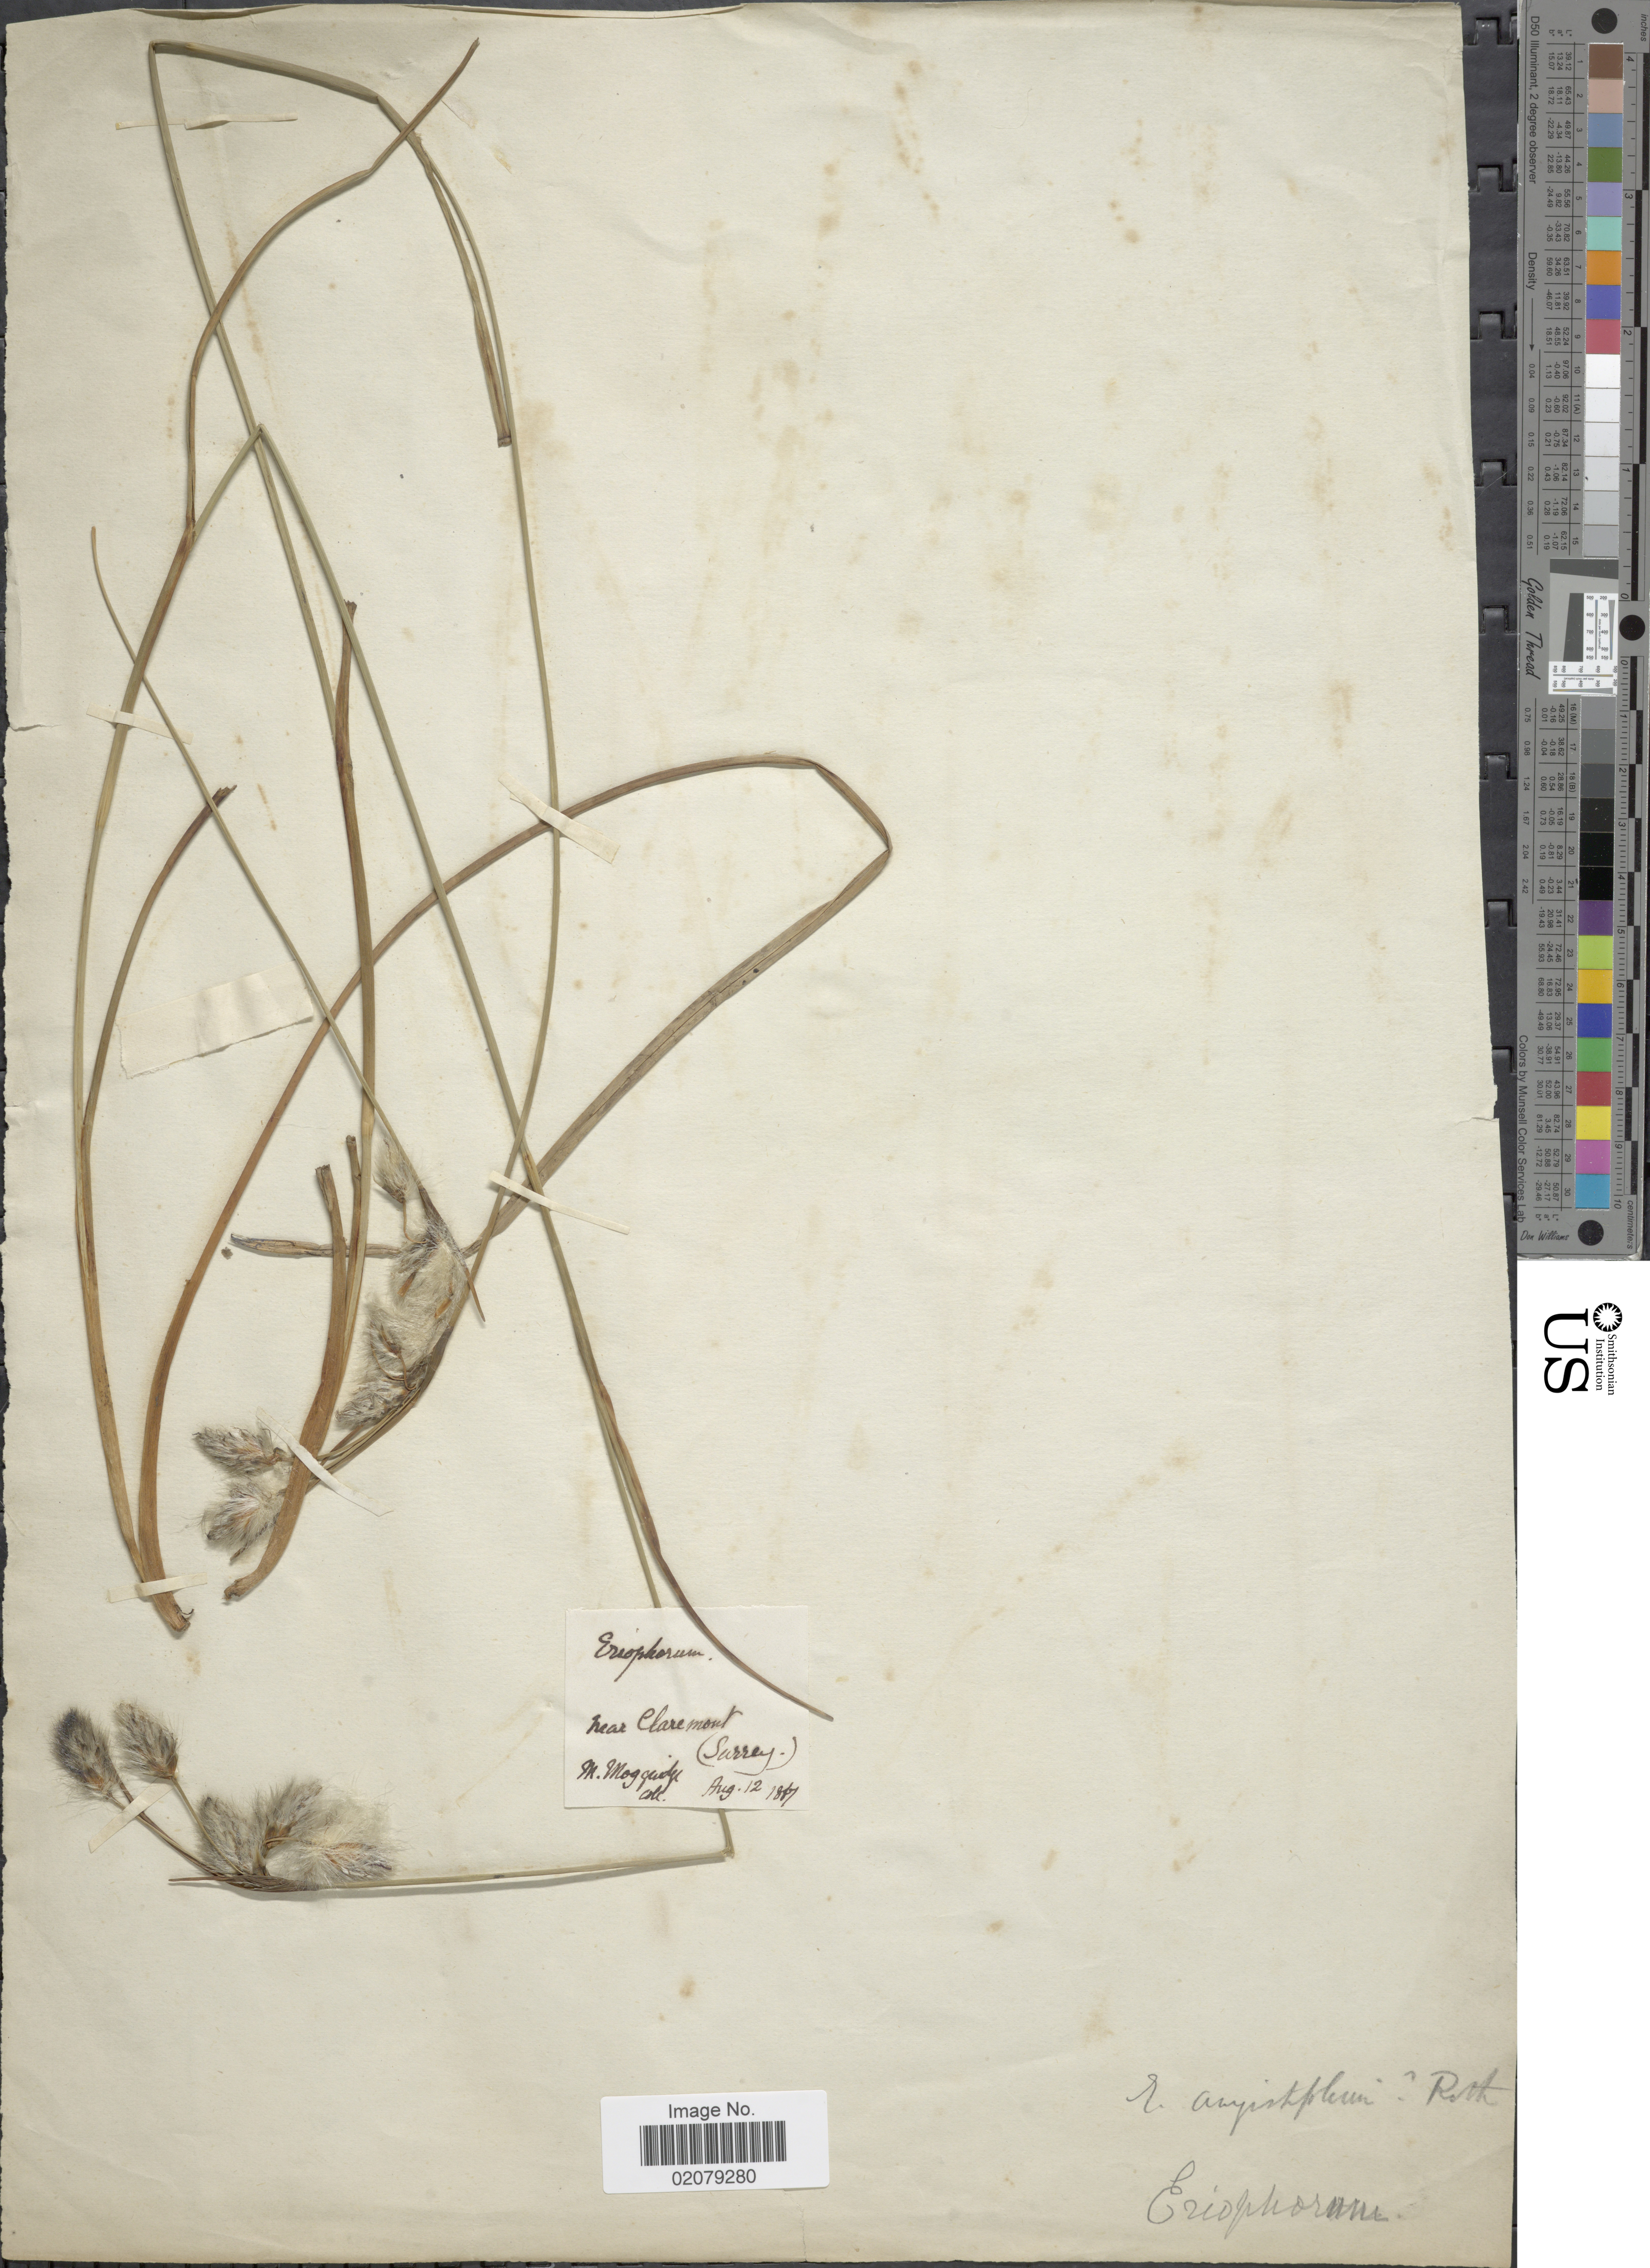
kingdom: Plantae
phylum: Tracheophyta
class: Liliopsida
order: Poales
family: Cyperaceae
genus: Eriophorum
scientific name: Eriophorum angustifolium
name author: Honck.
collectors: M. Moggridge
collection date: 1867-08-12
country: United Kingdom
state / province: England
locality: Near Claremont (Surrey)